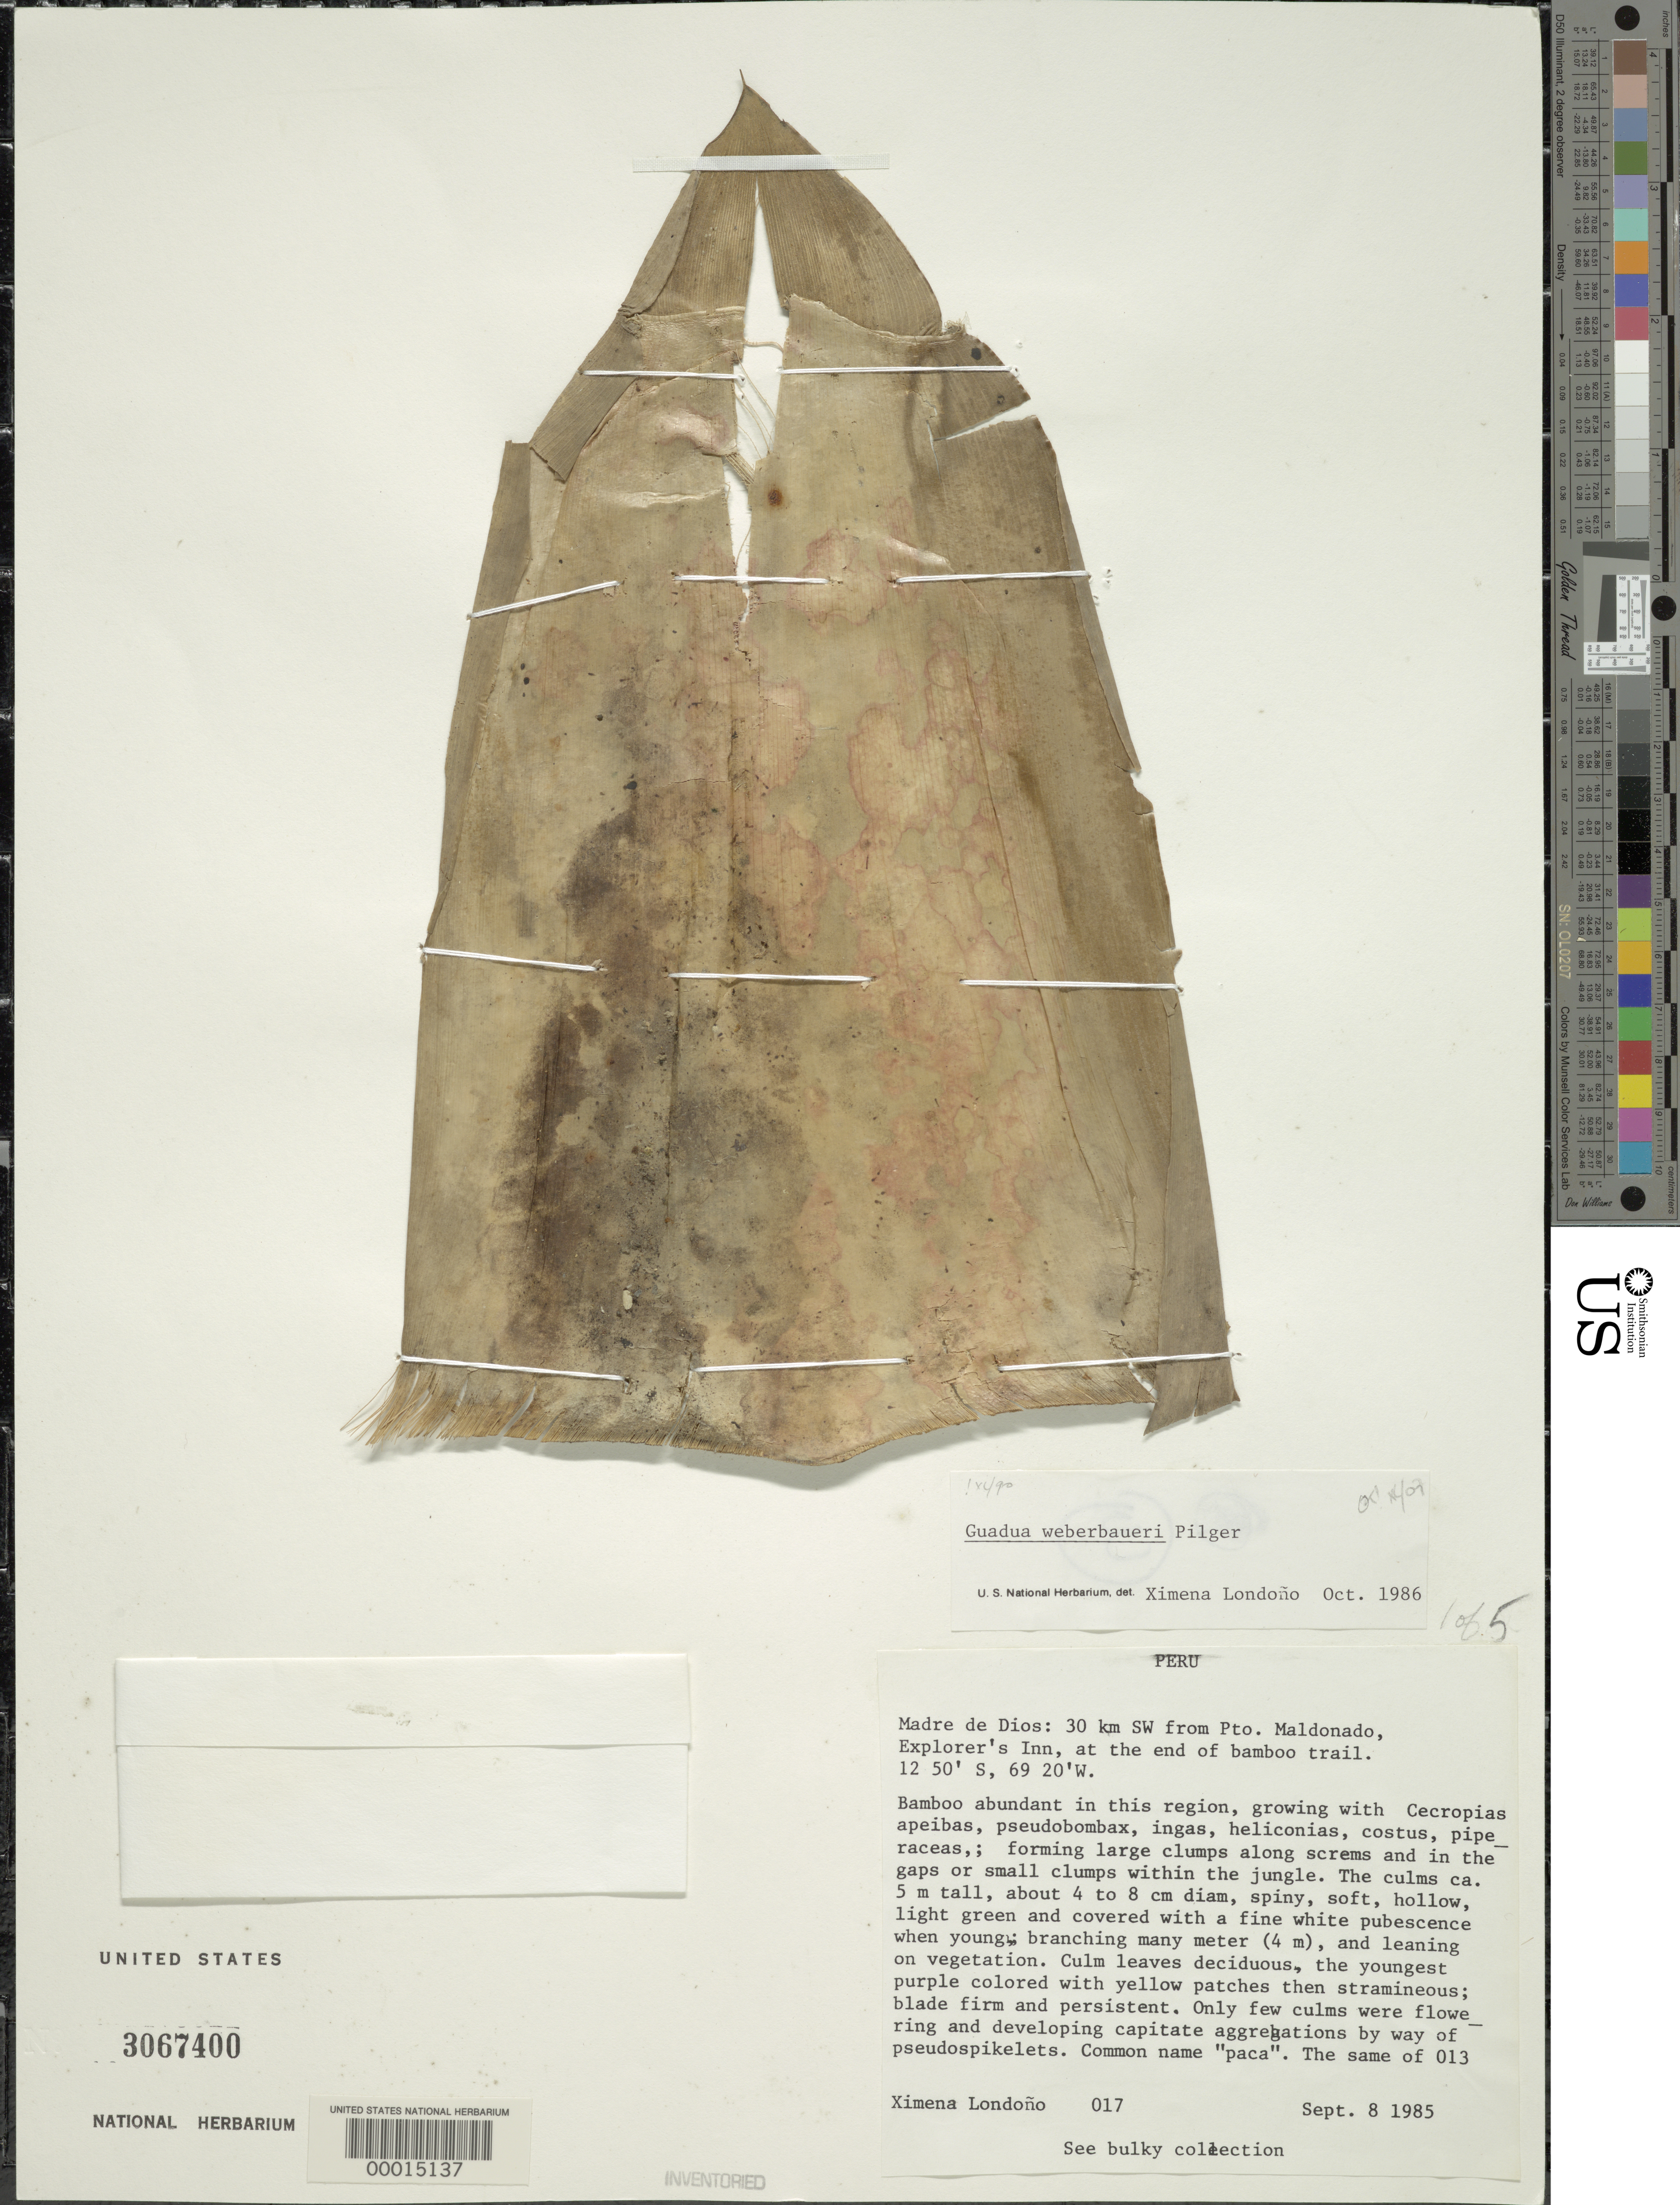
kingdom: Plantae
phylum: Tracheophyta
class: Liliopsida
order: Poales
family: Poaceae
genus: Guadua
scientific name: Guadua weberbaueri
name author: Pilg.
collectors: X. Londoño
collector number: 85-017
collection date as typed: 08 Sep 1985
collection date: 1985-09-08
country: Peru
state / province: Madre de Dios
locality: Maldonado, explorer's inn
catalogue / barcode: US 3067400